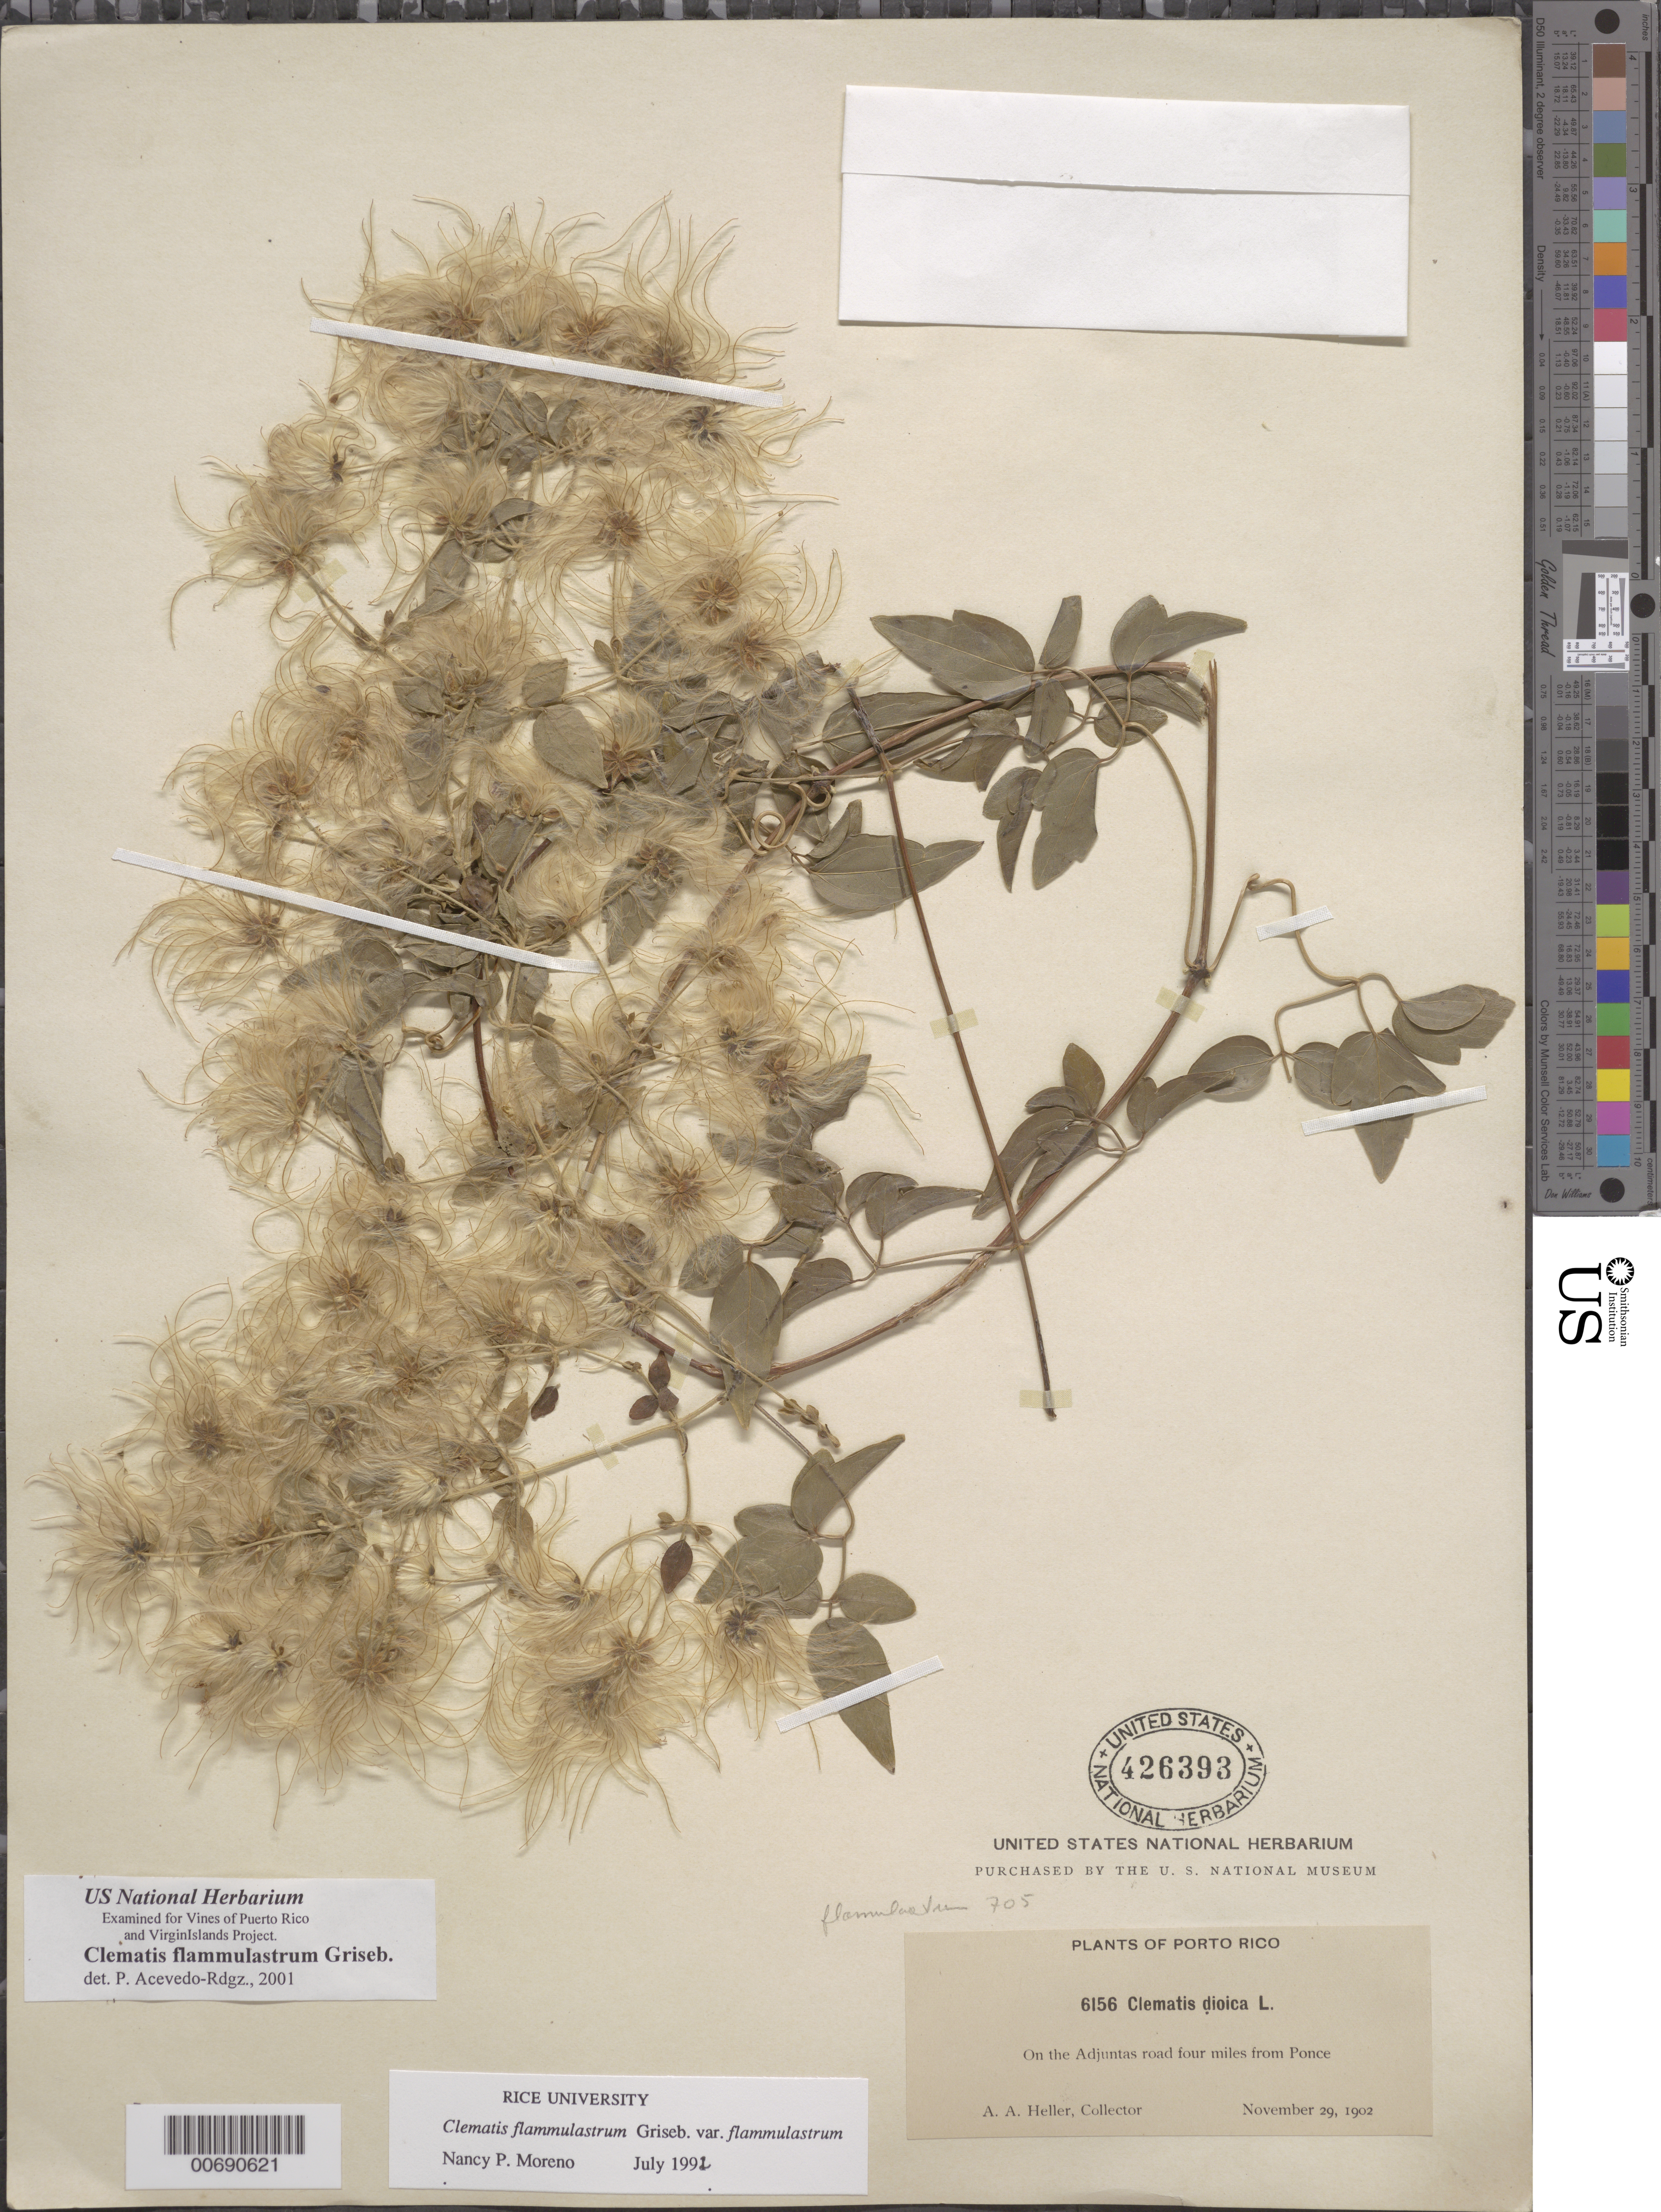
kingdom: Plantae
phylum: Tracheophyta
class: Magnoliopsida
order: Ranunculales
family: Ranunculaceae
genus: Clematis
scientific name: Clematis flammulastrum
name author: Griseb.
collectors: A. A. Heller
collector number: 6156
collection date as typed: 29 Nov 1902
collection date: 1902-11-29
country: Puerto Rico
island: Greater Antilles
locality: On the Adjuntas road four miles from Ponce.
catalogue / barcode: US 426393